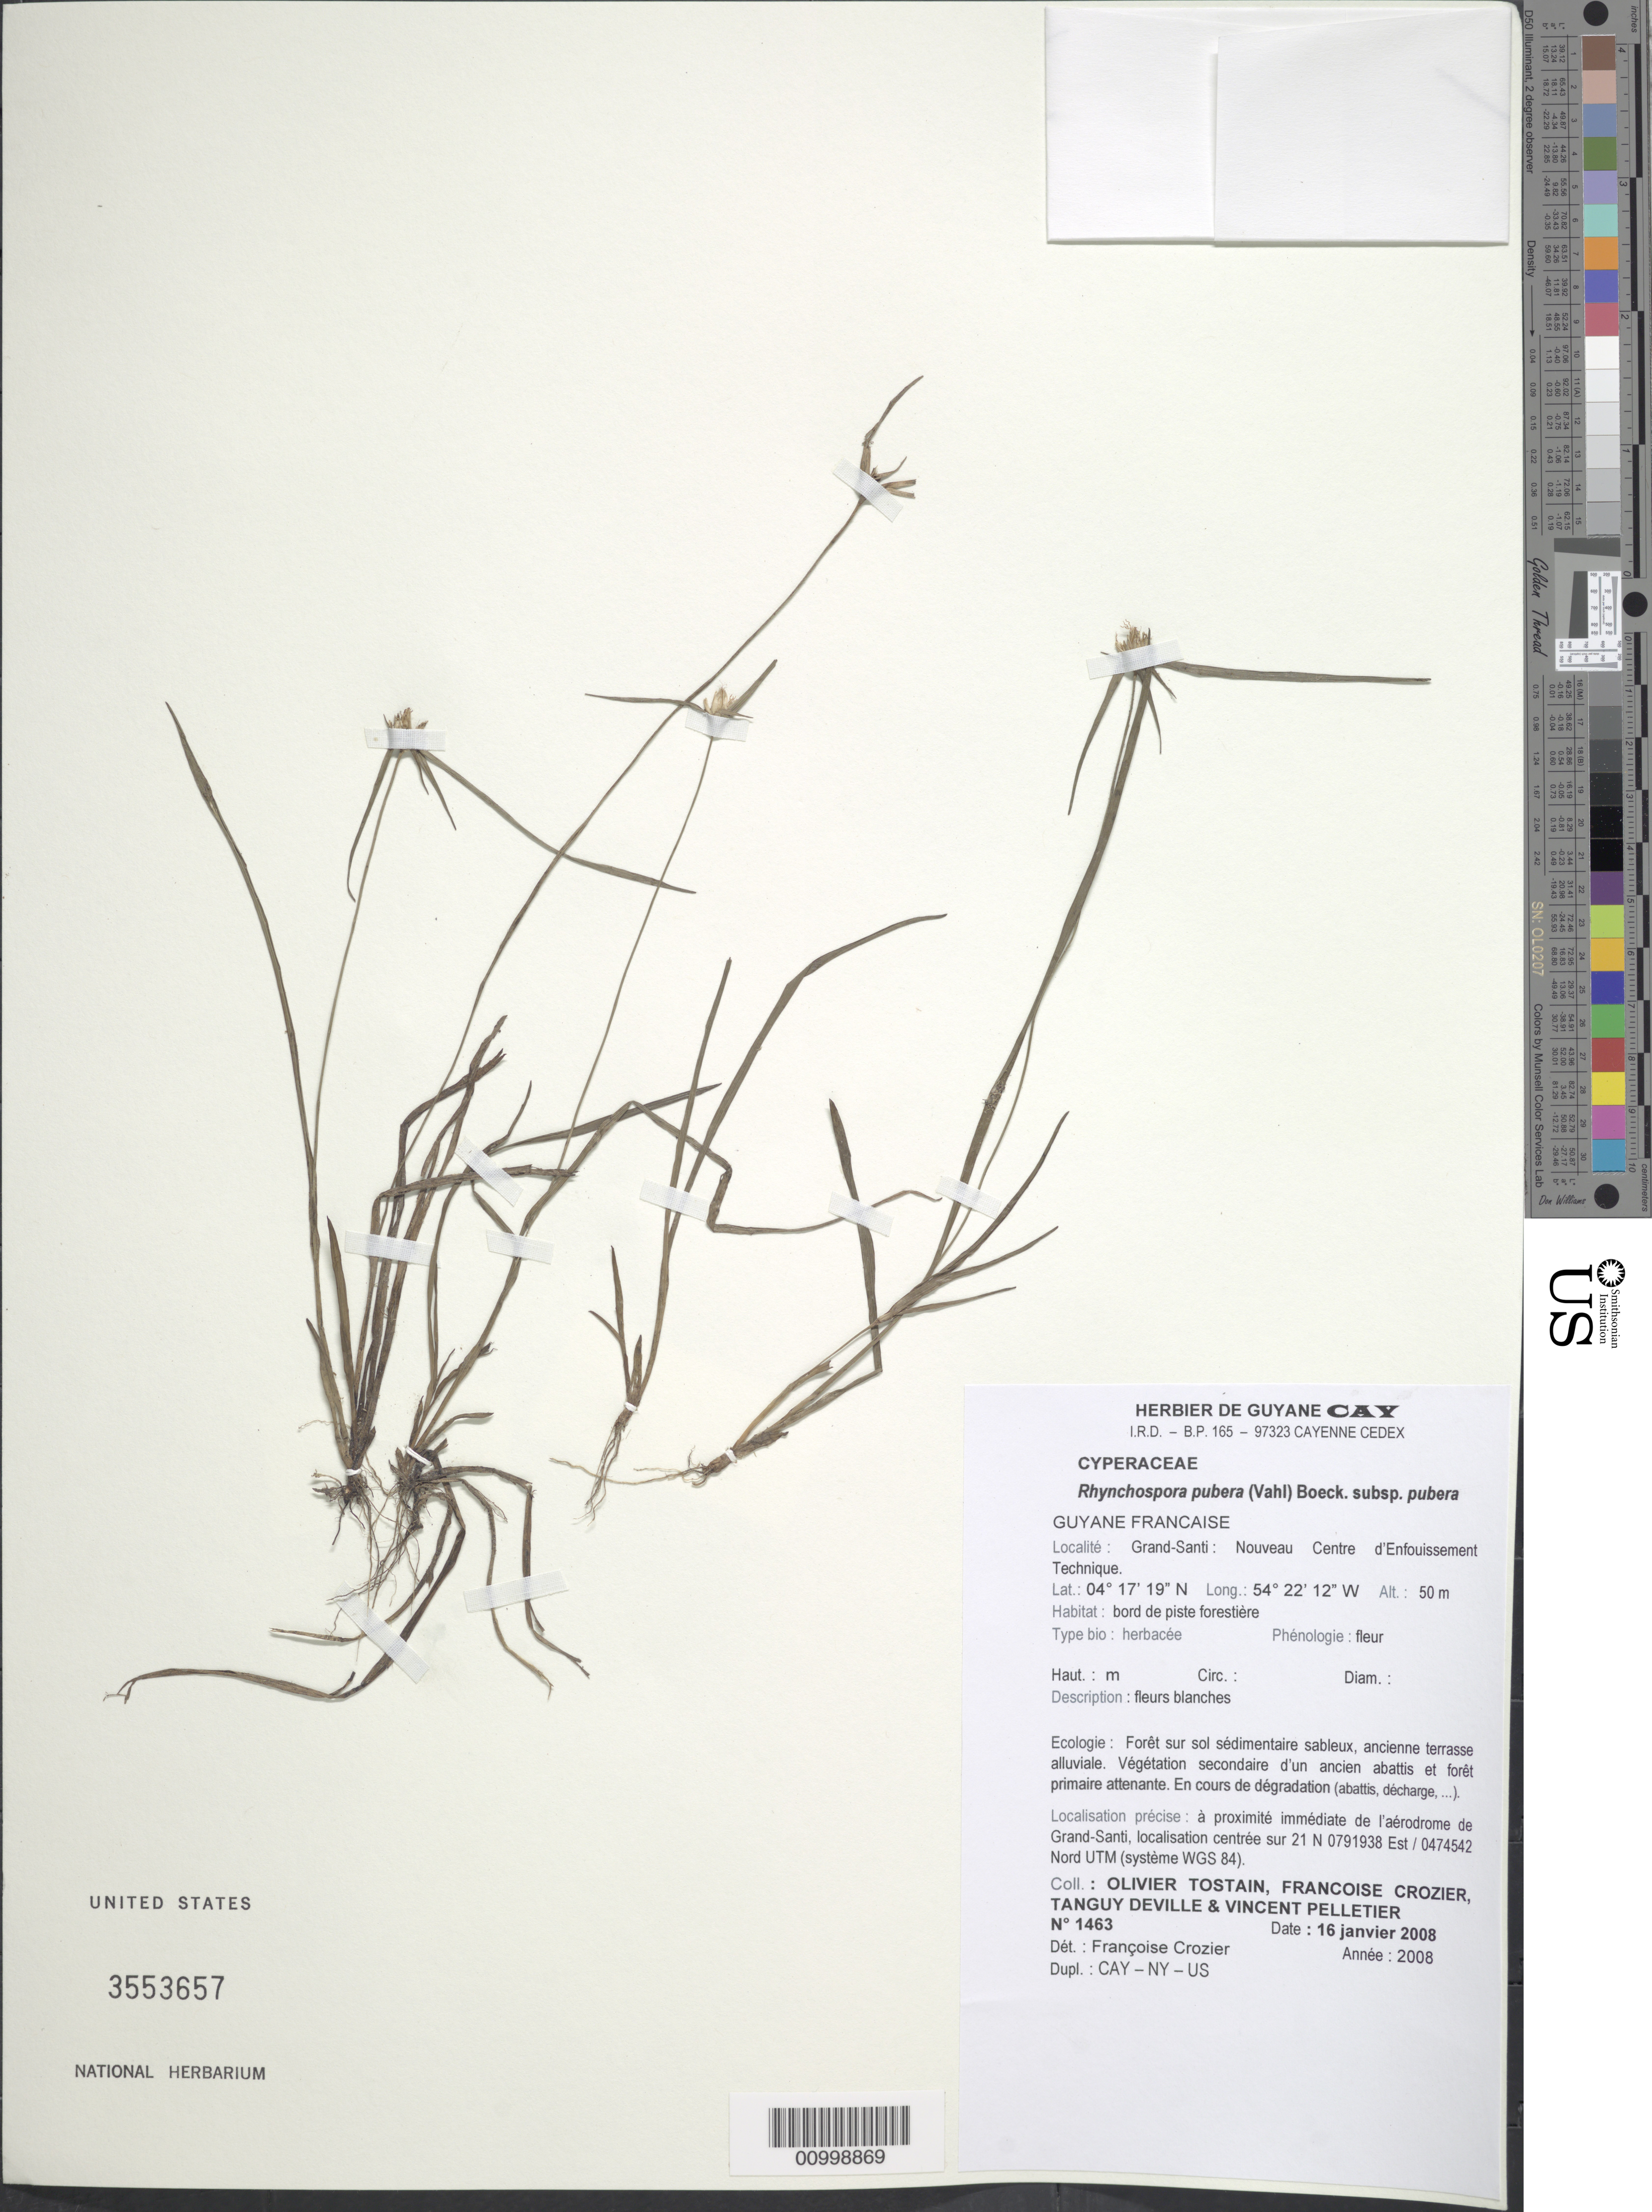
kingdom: Plantae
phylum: Tracheophyta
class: Liliopsida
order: Poales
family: Cyperaceae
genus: Rhynchospora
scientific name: Rhynchospora pubera subsp. pubera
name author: (Vahl) Boeckeler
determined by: Crozier, F.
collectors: O. Tostain, F. Crozier, T. Deville & V. Pelletier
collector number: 1463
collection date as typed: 16-Jan-08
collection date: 2008-01-16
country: French Guiana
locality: Grand-Santi: Nouveau Centre d'Enfouissement Technique; a proximite immediate de l'aerodrome de Grand-Santi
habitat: Bord de piste forestiere. Foret sur sol sedimentaire sableux, ancienne terrasse alluviale. Veg secondaire d'un ancien abattis et foret primaire attena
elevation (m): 50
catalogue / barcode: US 3553657